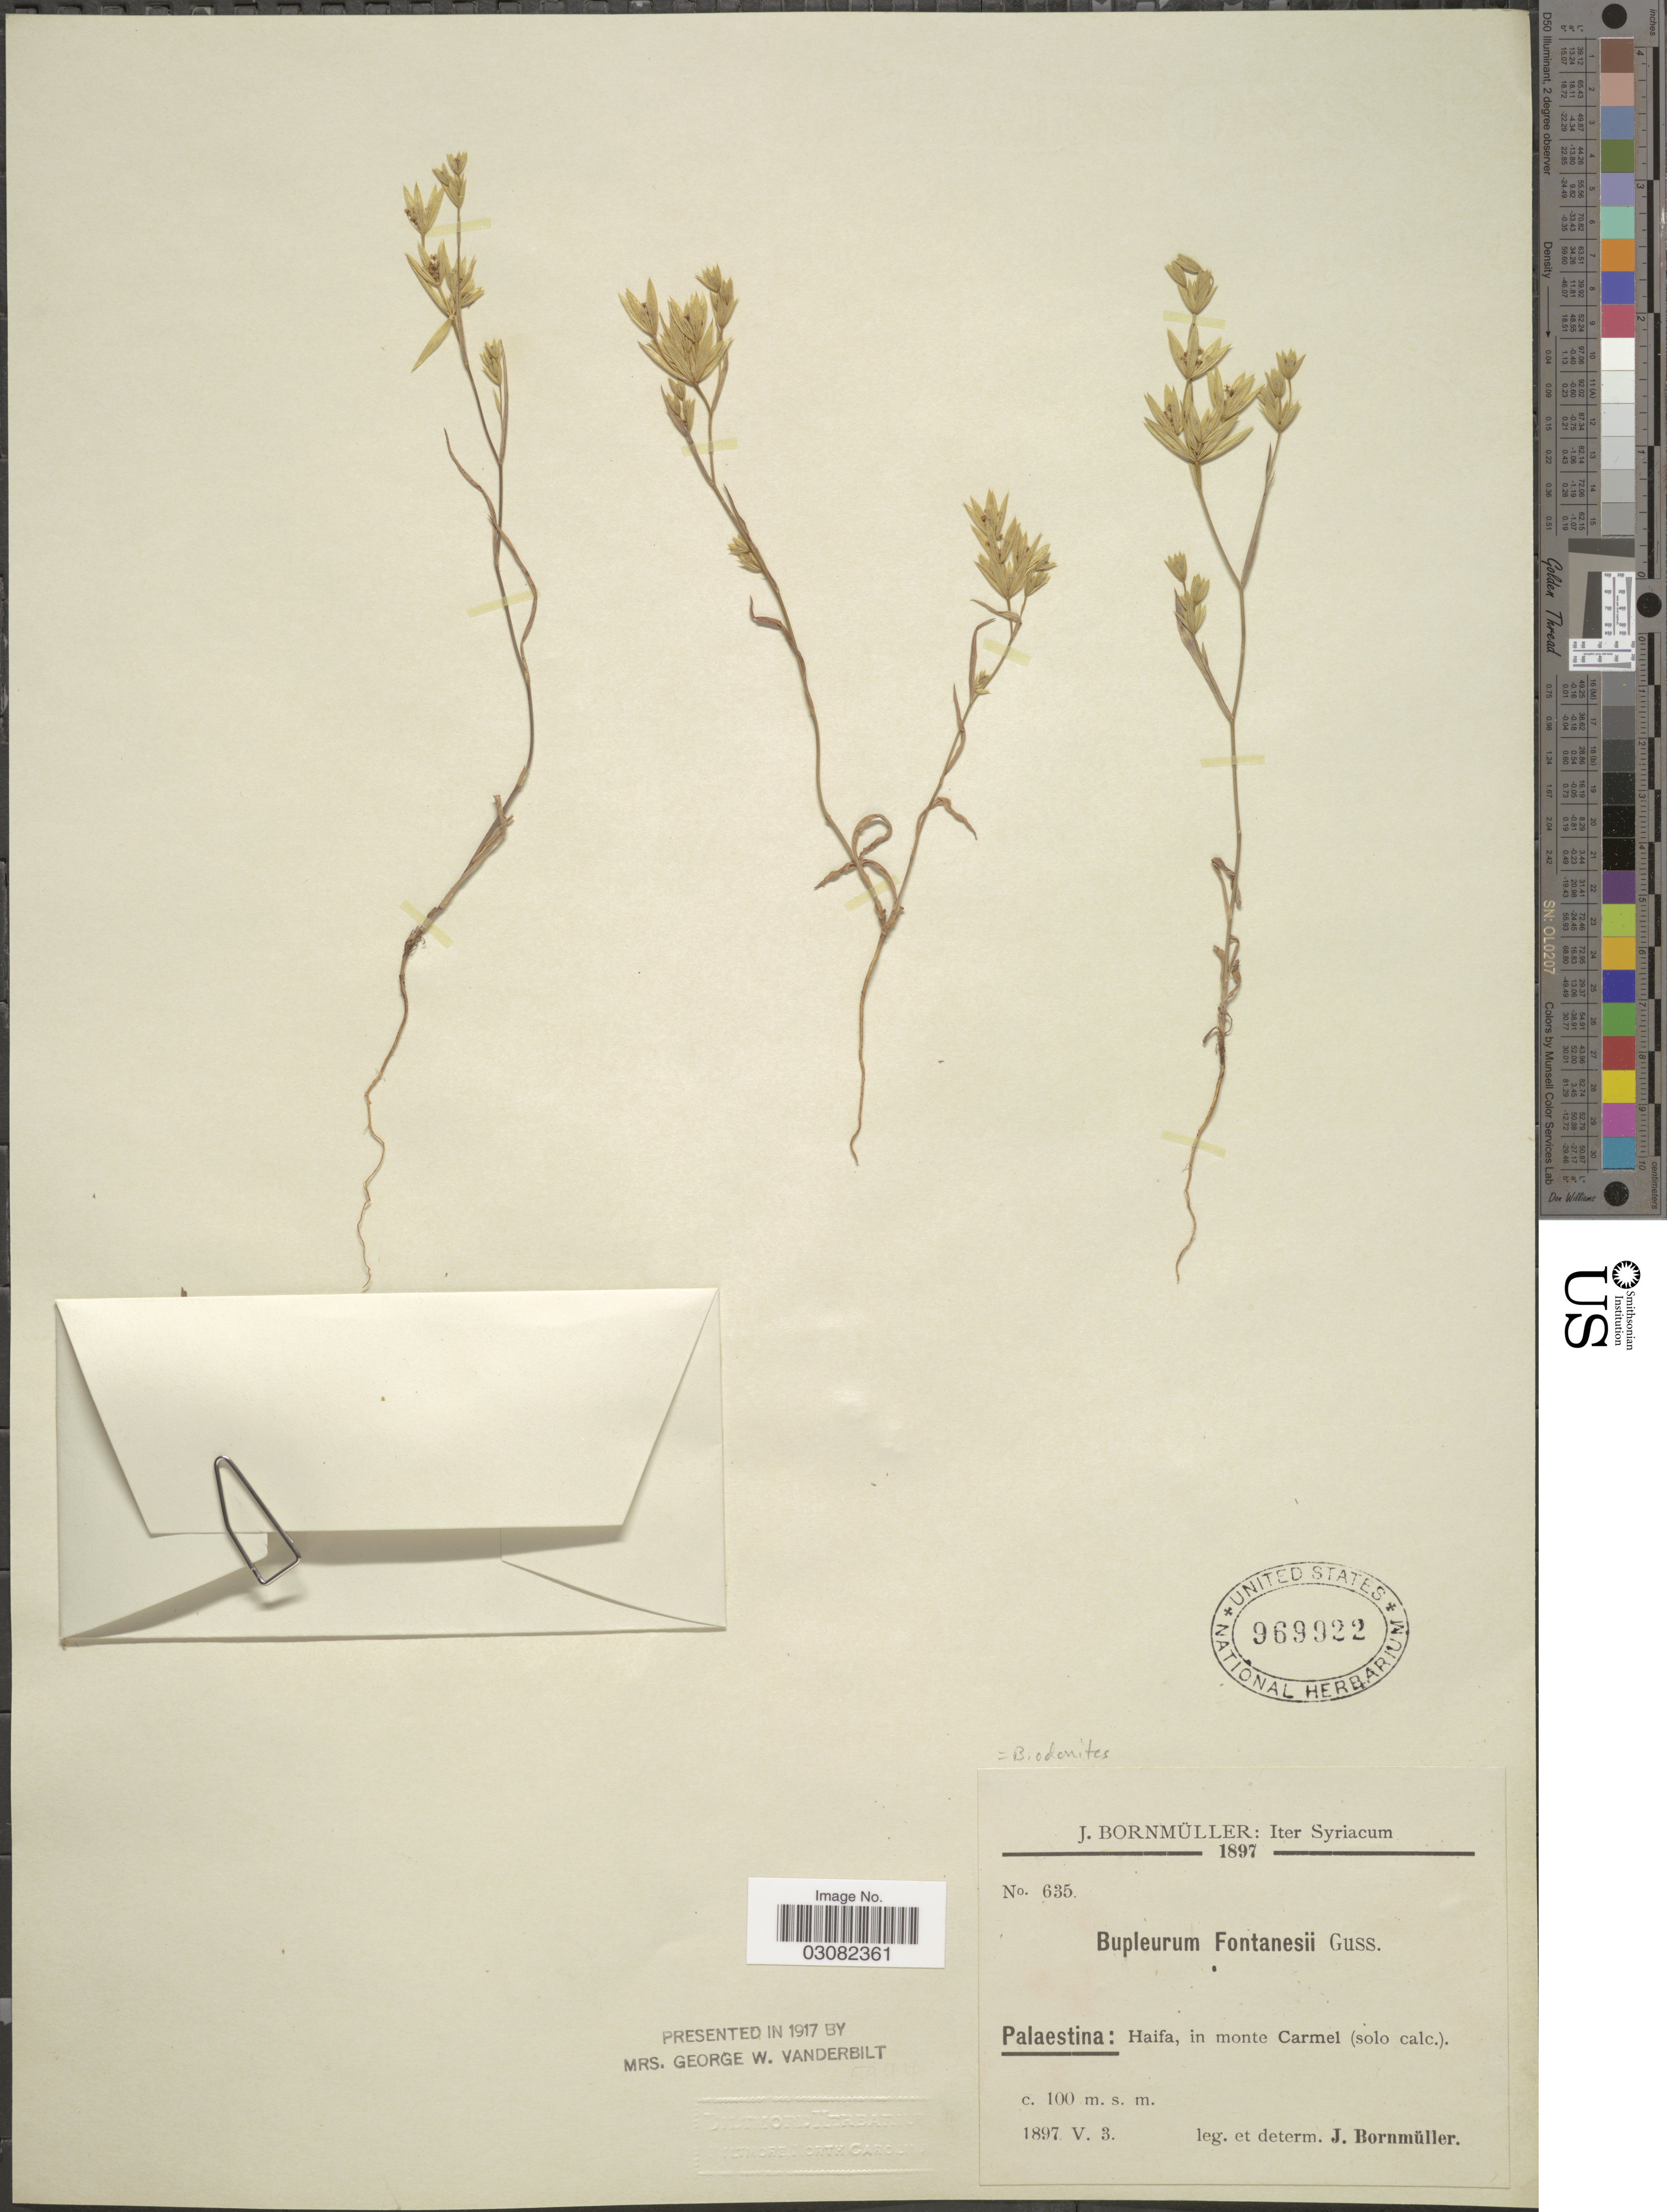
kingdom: Plantae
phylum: Tracheophyta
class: Magnoliopsida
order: Apiales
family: Apiaceae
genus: Bupleurum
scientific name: Bupleurum odontites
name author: L.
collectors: J. Bornmüller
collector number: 635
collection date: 1897-05-03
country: Israel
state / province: Haifa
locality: Palaestina: in monte Carmel (solo calc.)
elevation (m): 100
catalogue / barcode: US 969922